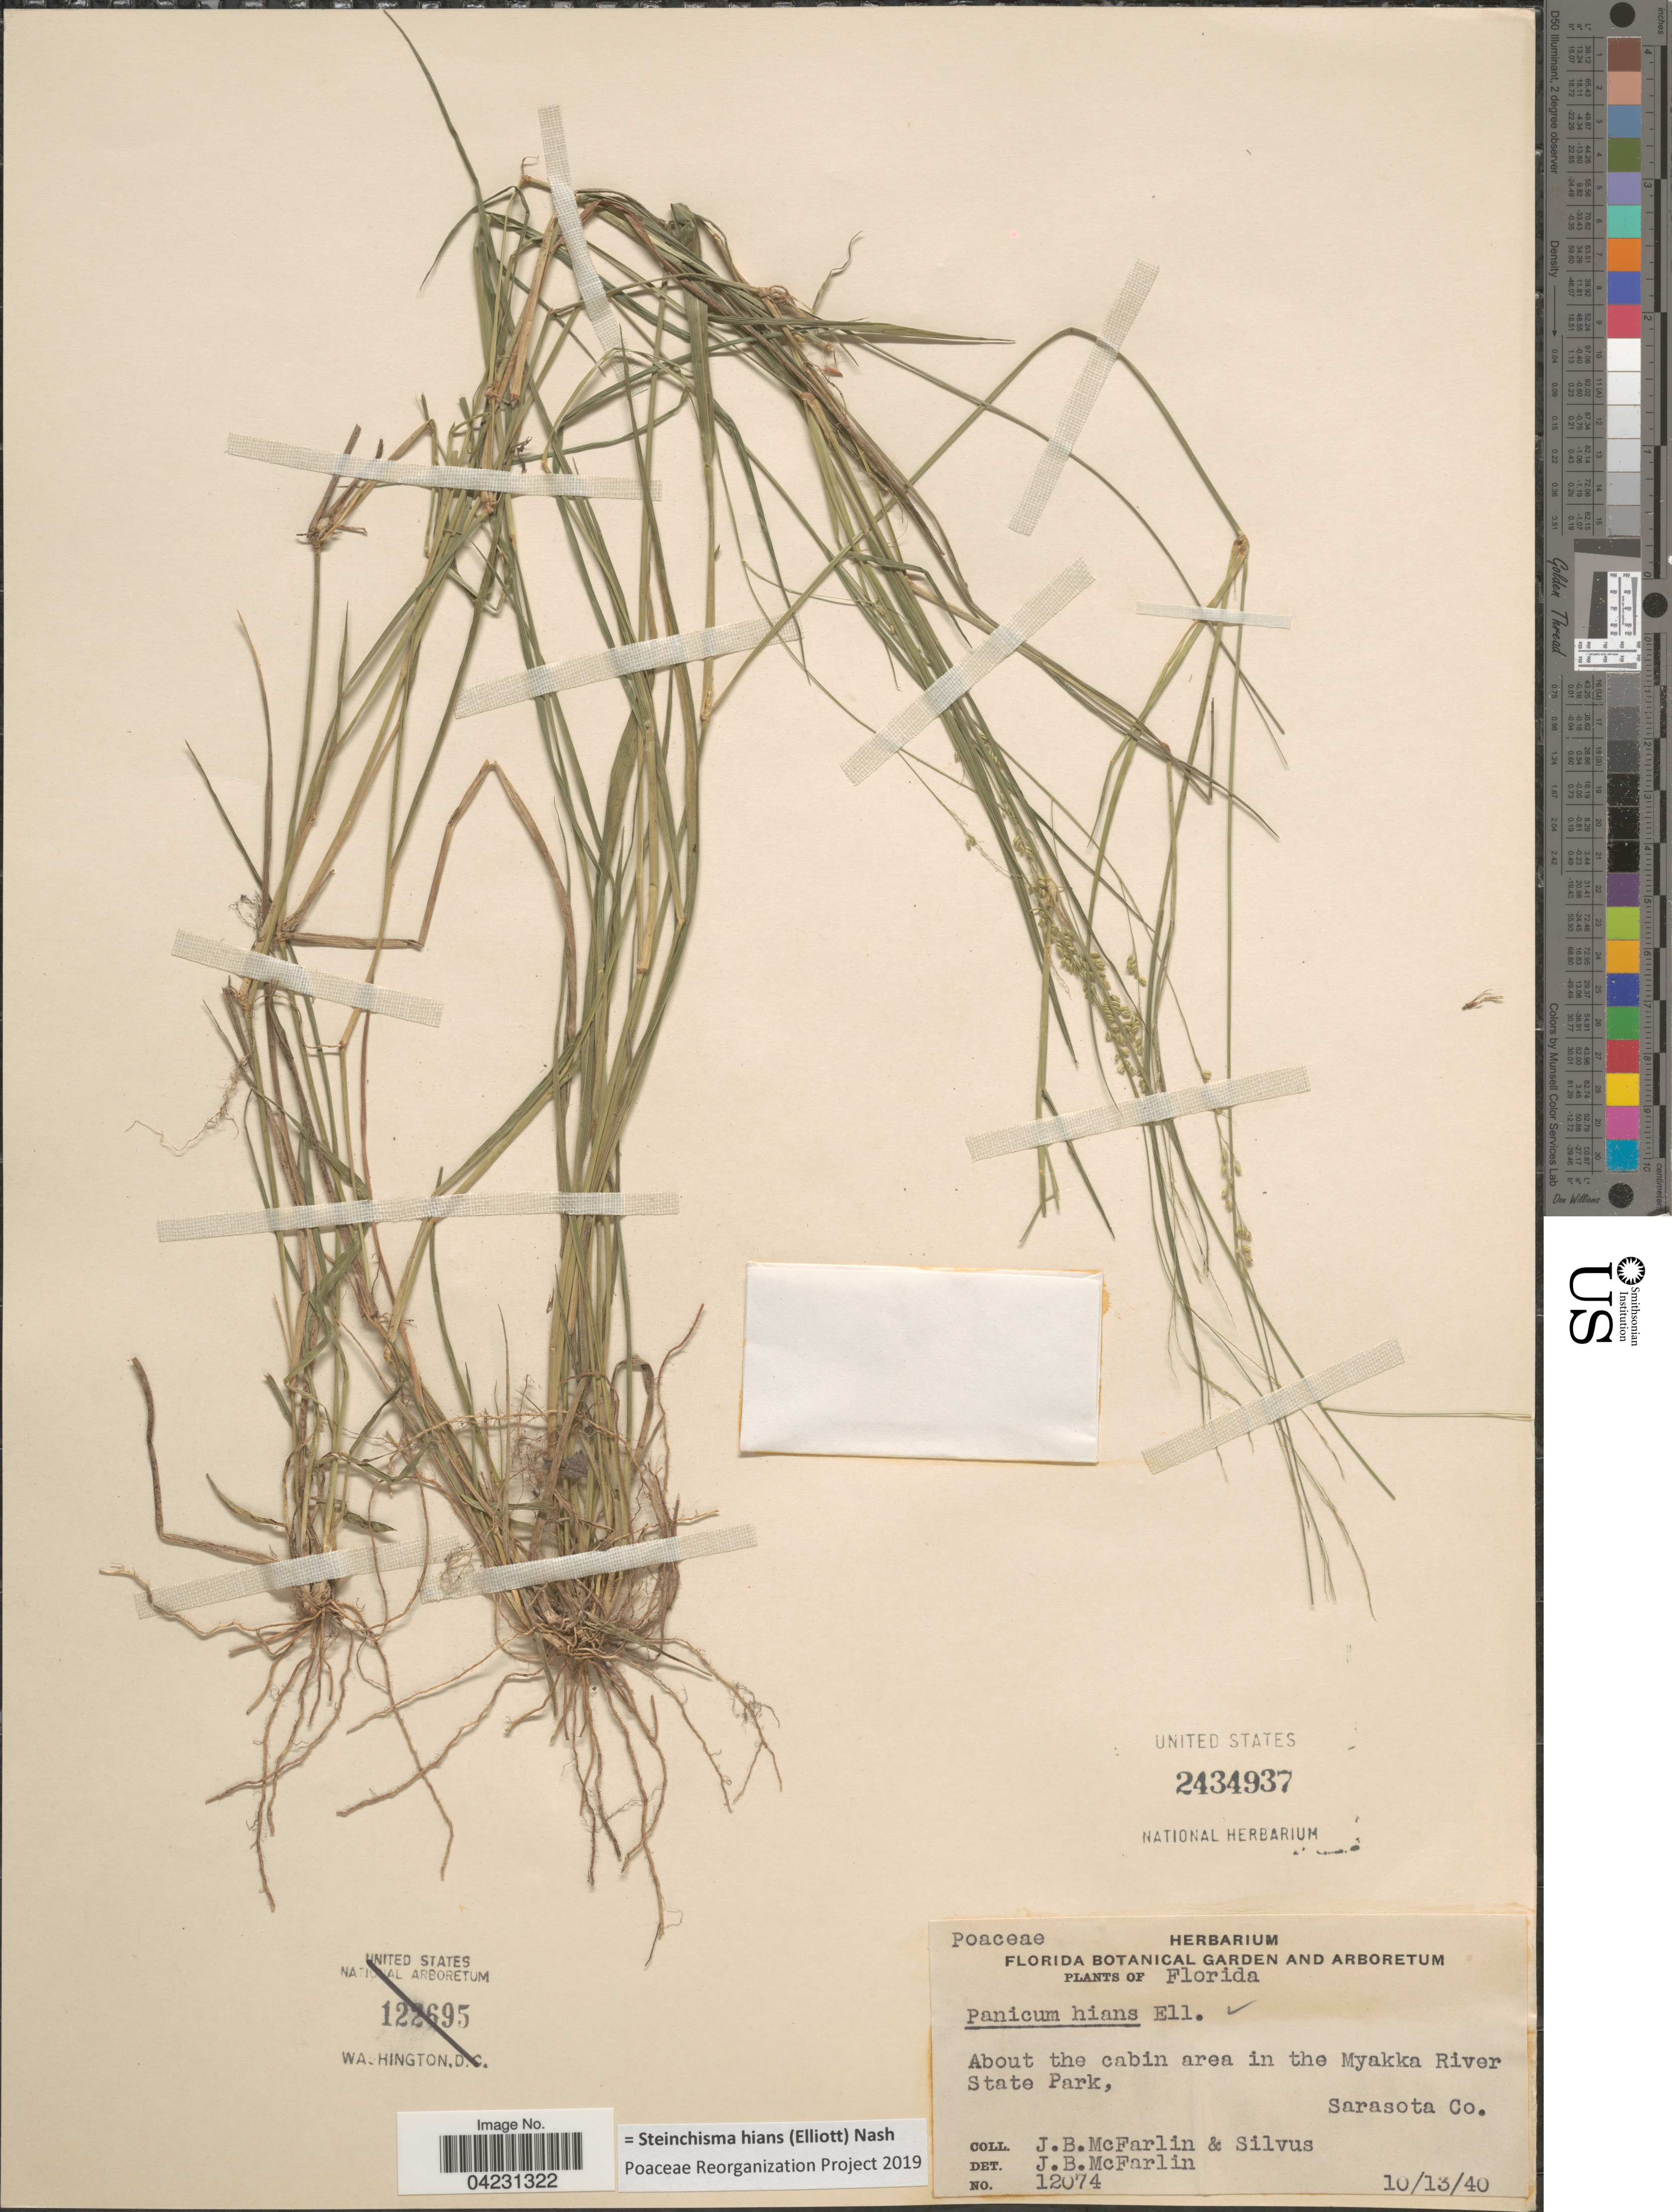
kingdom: Plantae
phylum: Tracheophyta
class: Liliopsida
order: Poales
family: Poaceae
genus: Steinchisma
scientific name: Steinchisma hians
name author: (Elliott) Nash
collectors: J. McFarlin & Silvus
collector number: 12074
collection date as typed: Transcribed d/m/y: 13/10/40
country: United States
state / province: Florida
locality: About the cabin area in the Myakka River State Park, Sarasota Co.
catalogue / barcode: US 2434937